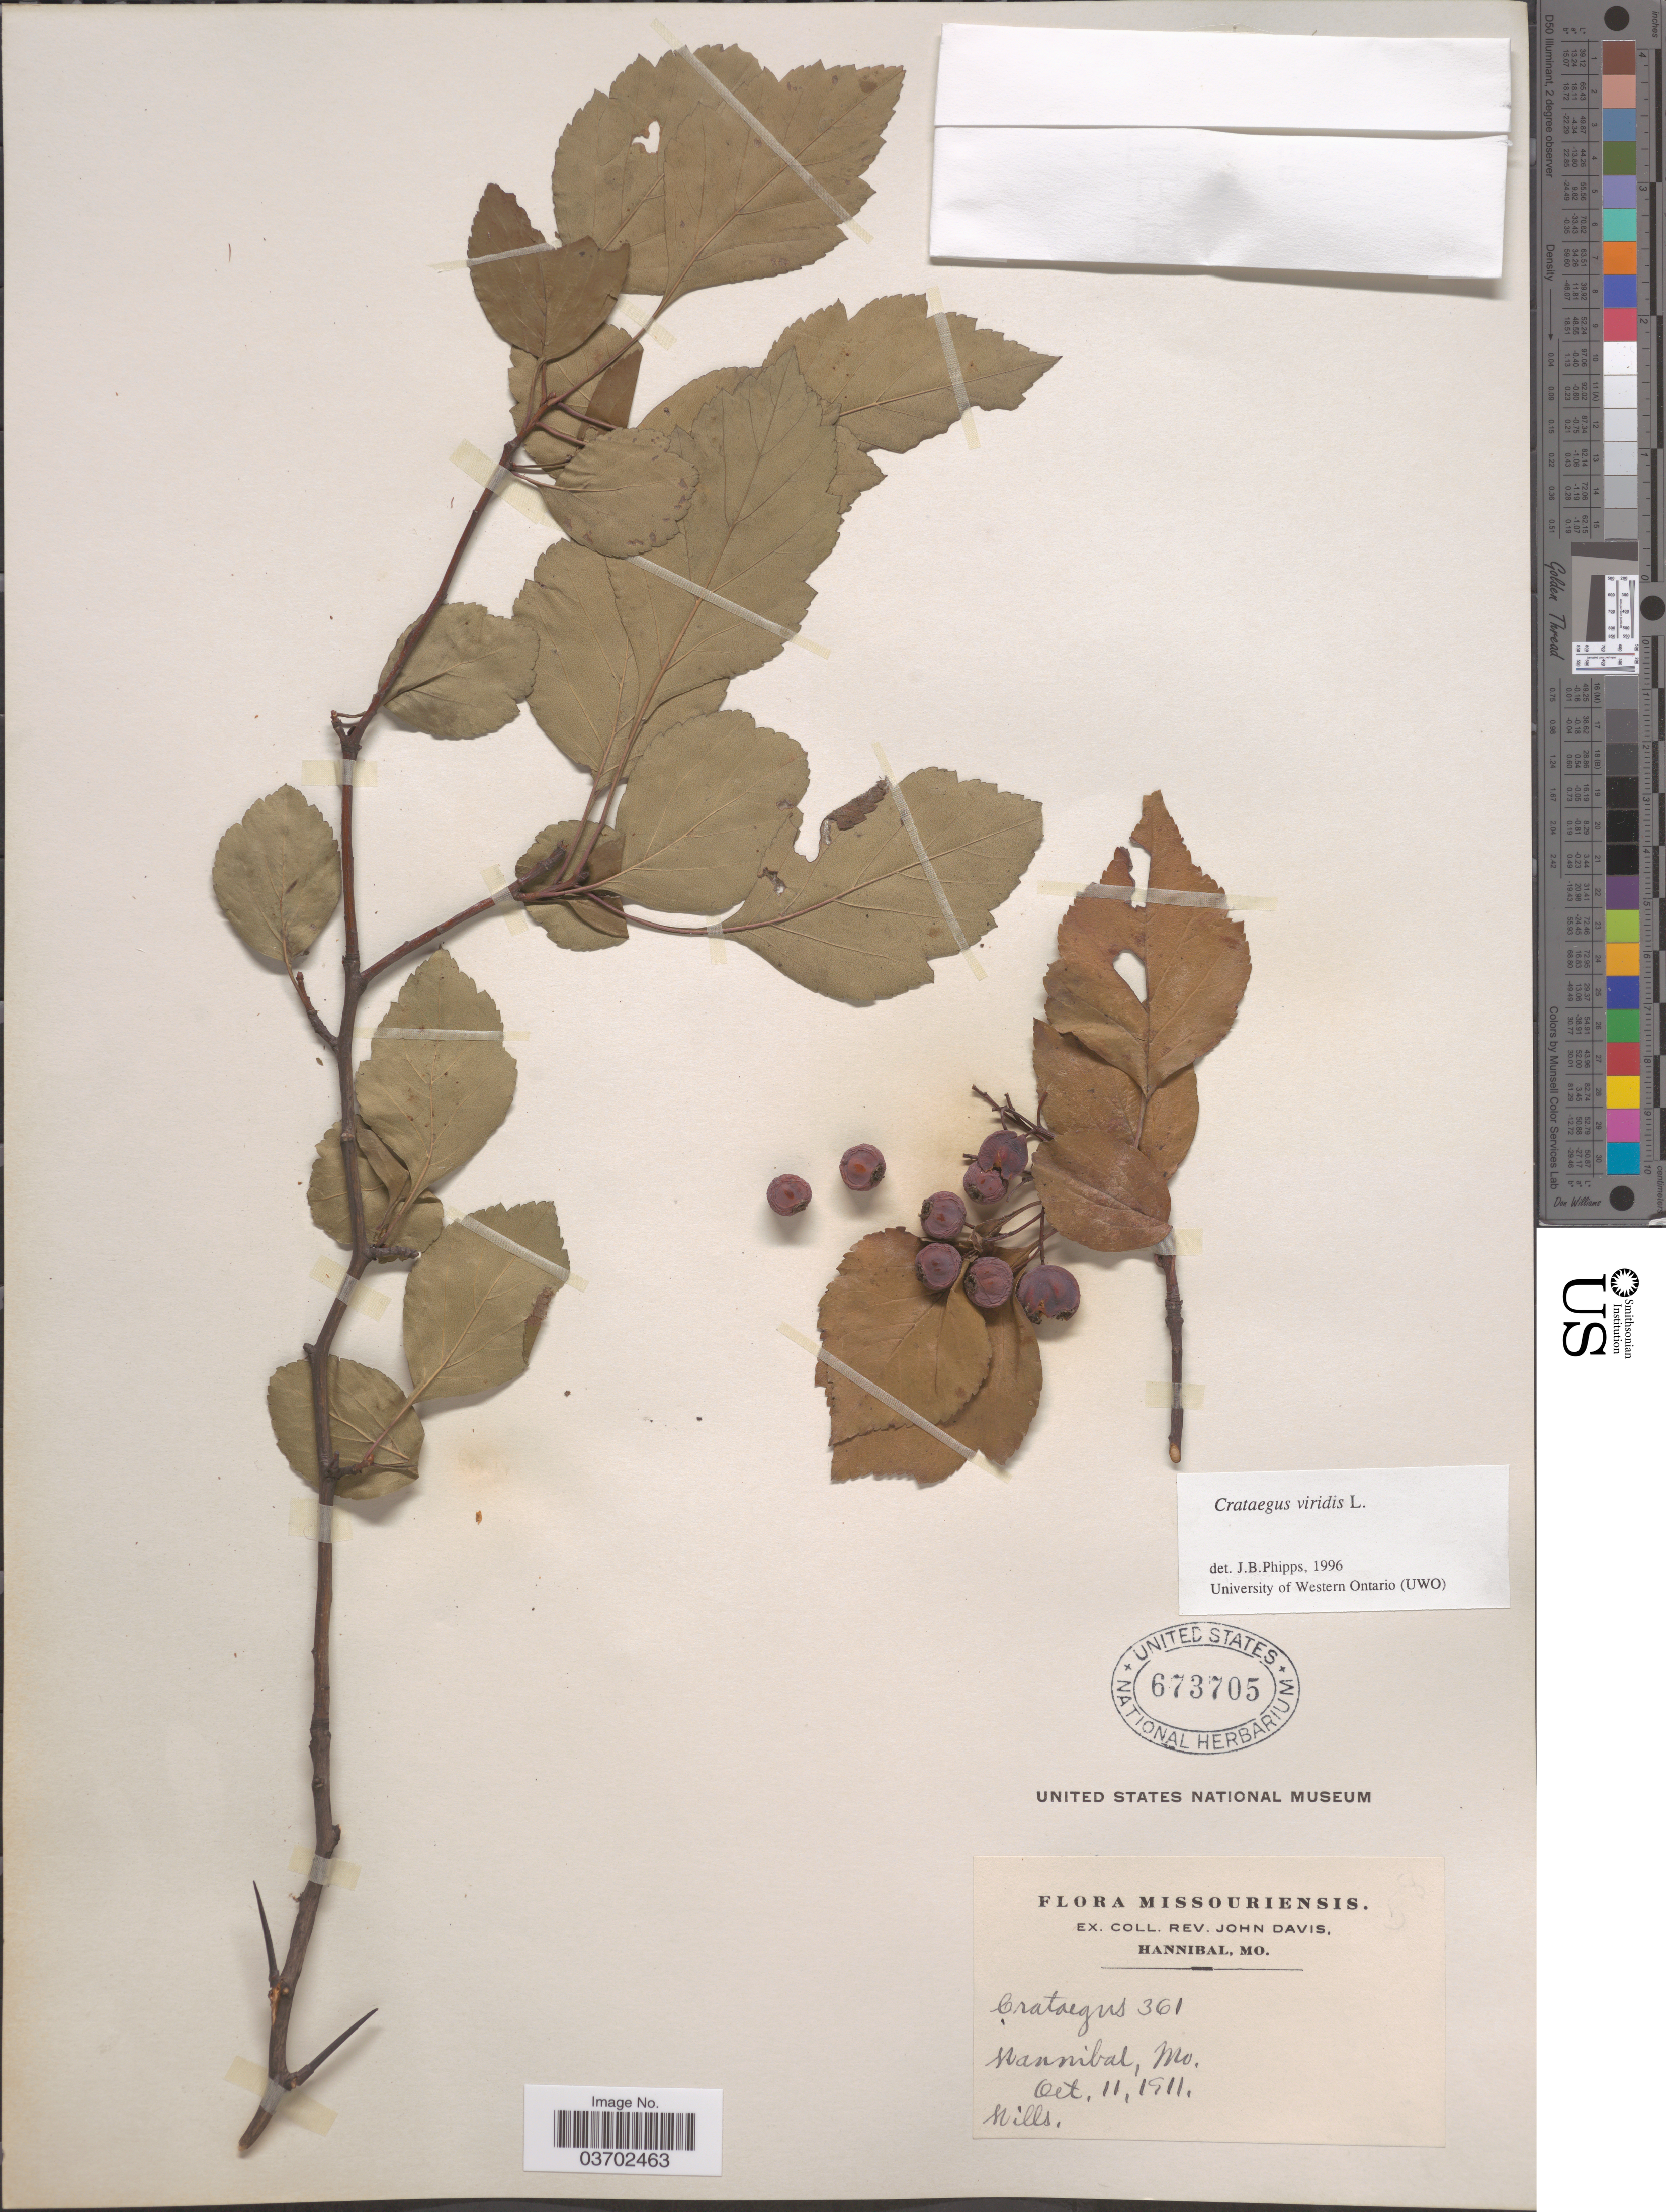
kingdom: Plantae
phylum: Tracheophyta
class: Magnoliopsida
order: Rosales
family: Rosaceae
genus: Crataegus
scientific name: Crataegus viridis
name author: L.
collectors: J. Davis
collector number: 361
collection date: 1911-10-11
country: United States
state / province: Missouri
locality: Hannibal. Hills.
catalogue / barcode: US 673705